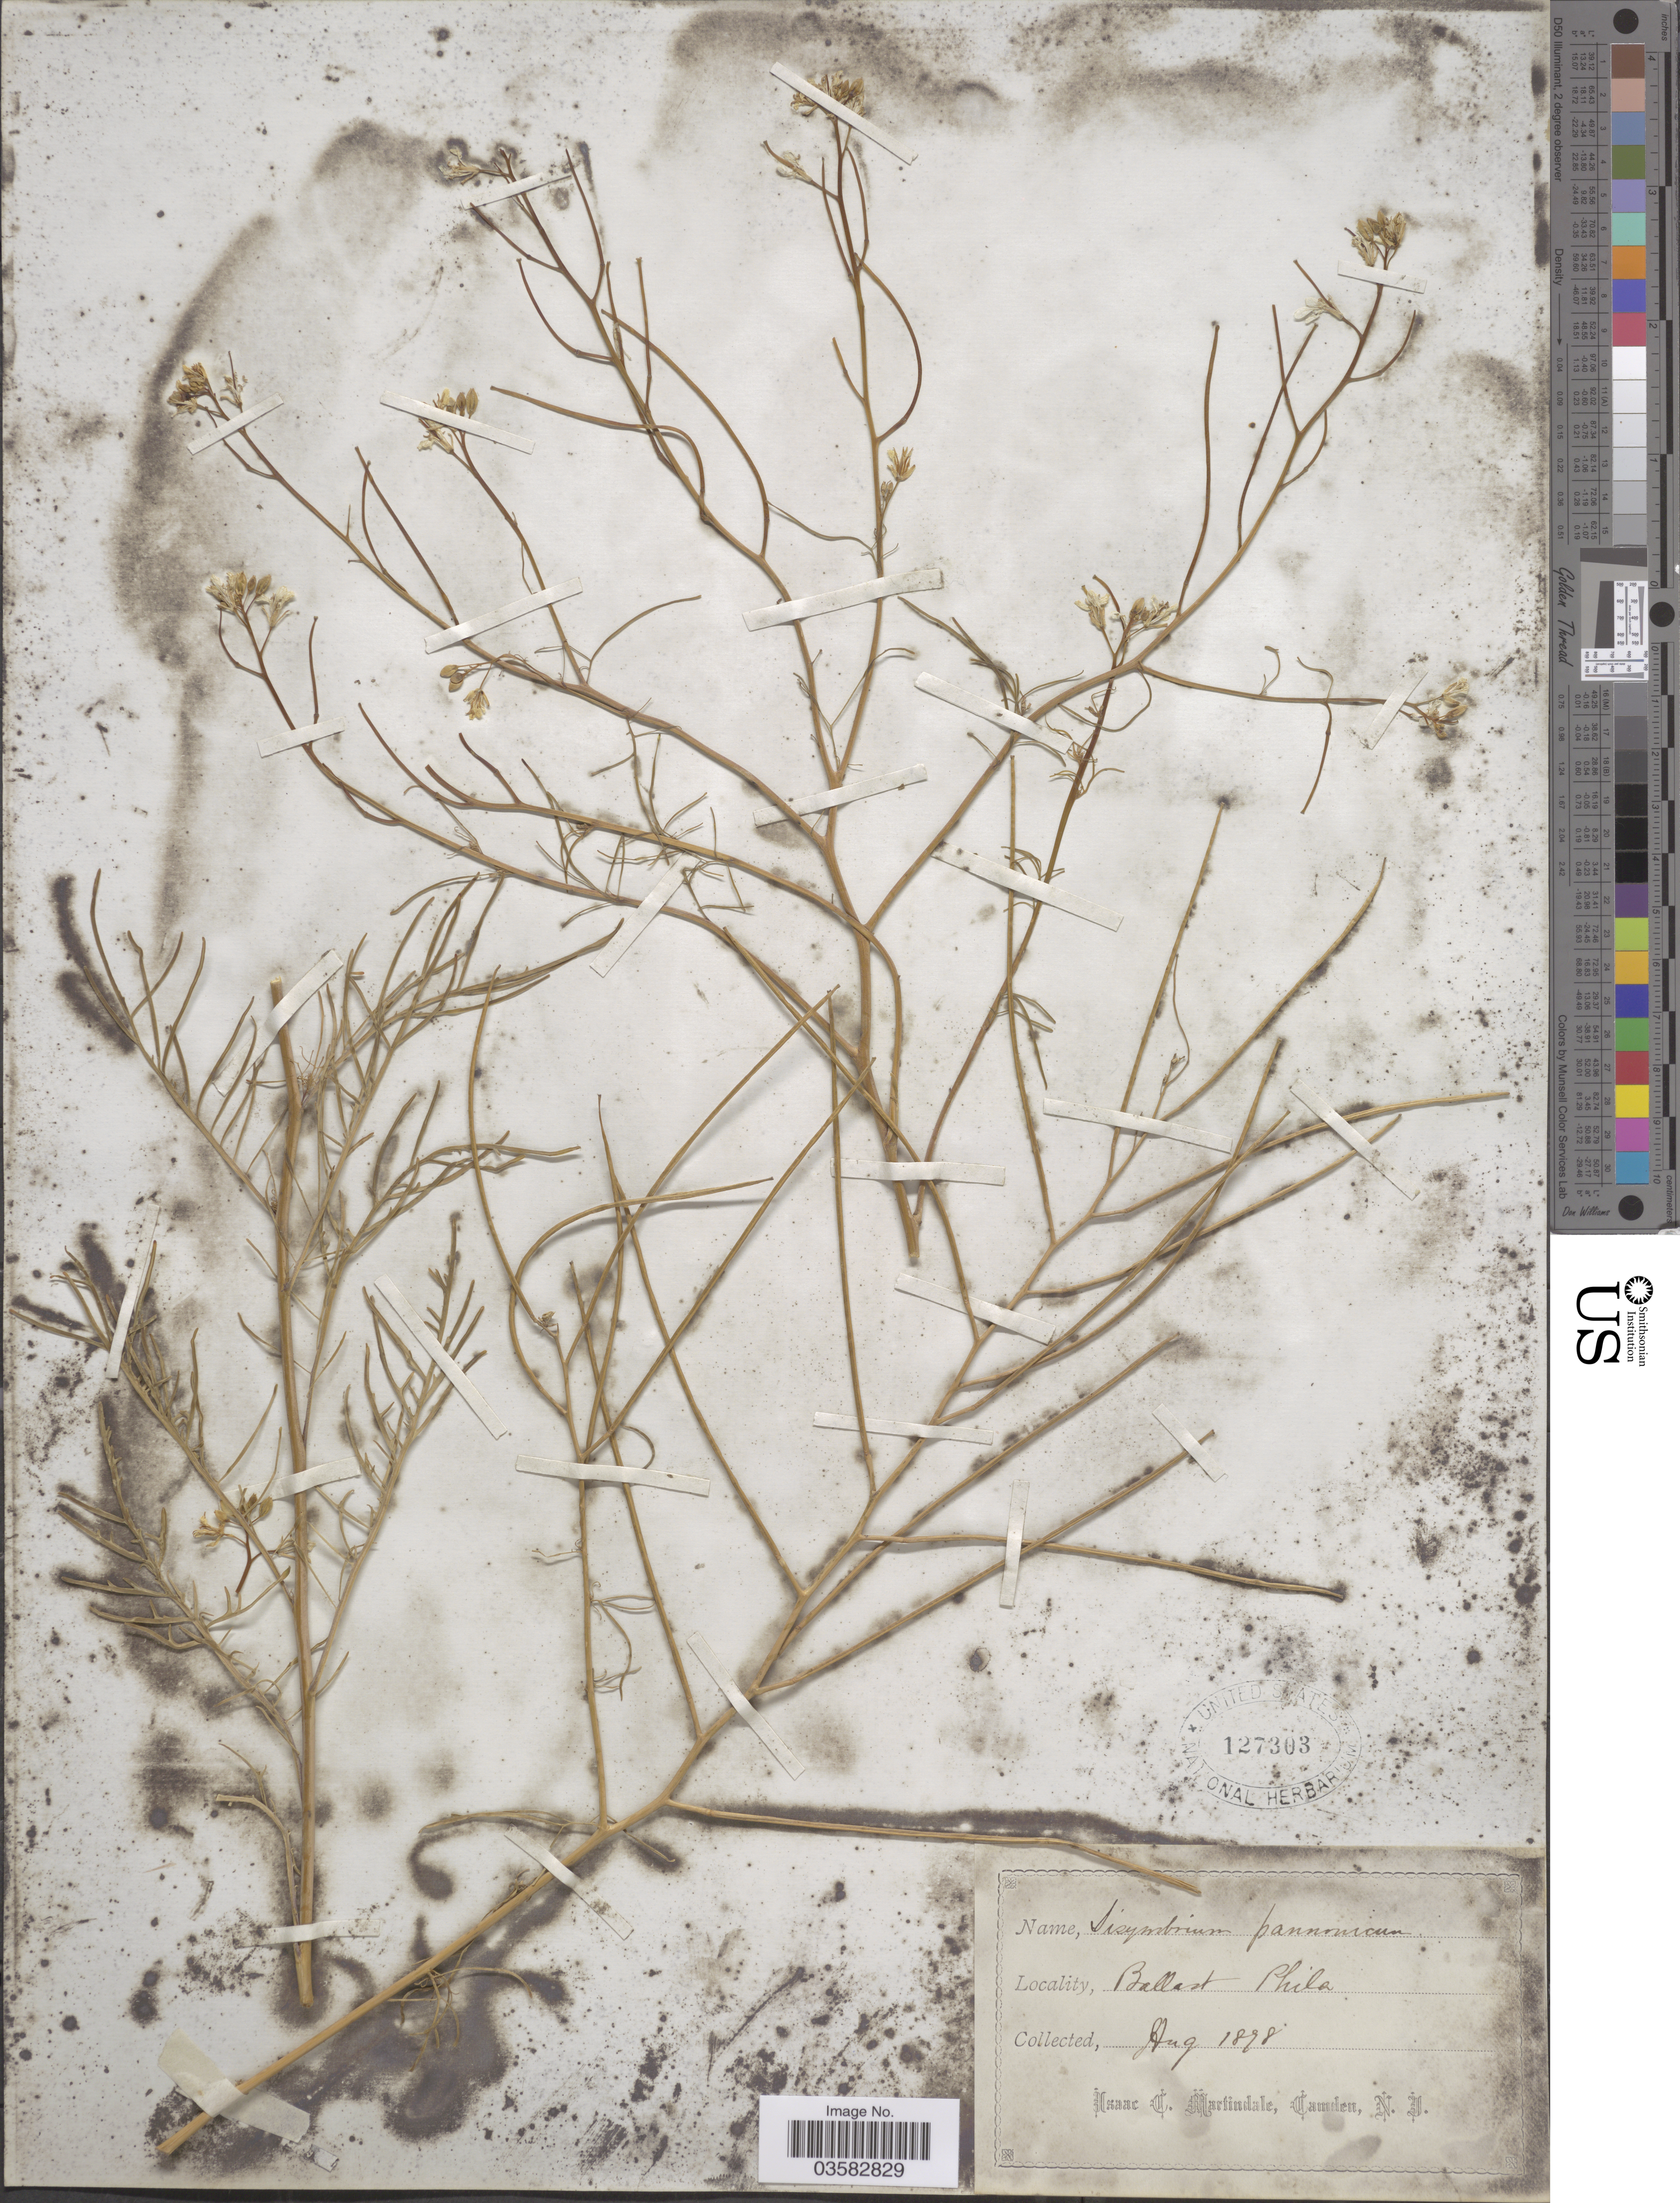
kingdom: Plantae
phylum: Tracheophyta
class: Magnoliopsida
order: Brassicales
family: Brassicaceae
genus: Sisymbrium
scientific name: Sisymbrium altissimum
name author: L.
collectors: I. C. Martindale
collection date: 1898-08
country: United States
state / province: New Jersey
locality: Ballast Phila.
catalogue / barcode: US 127303